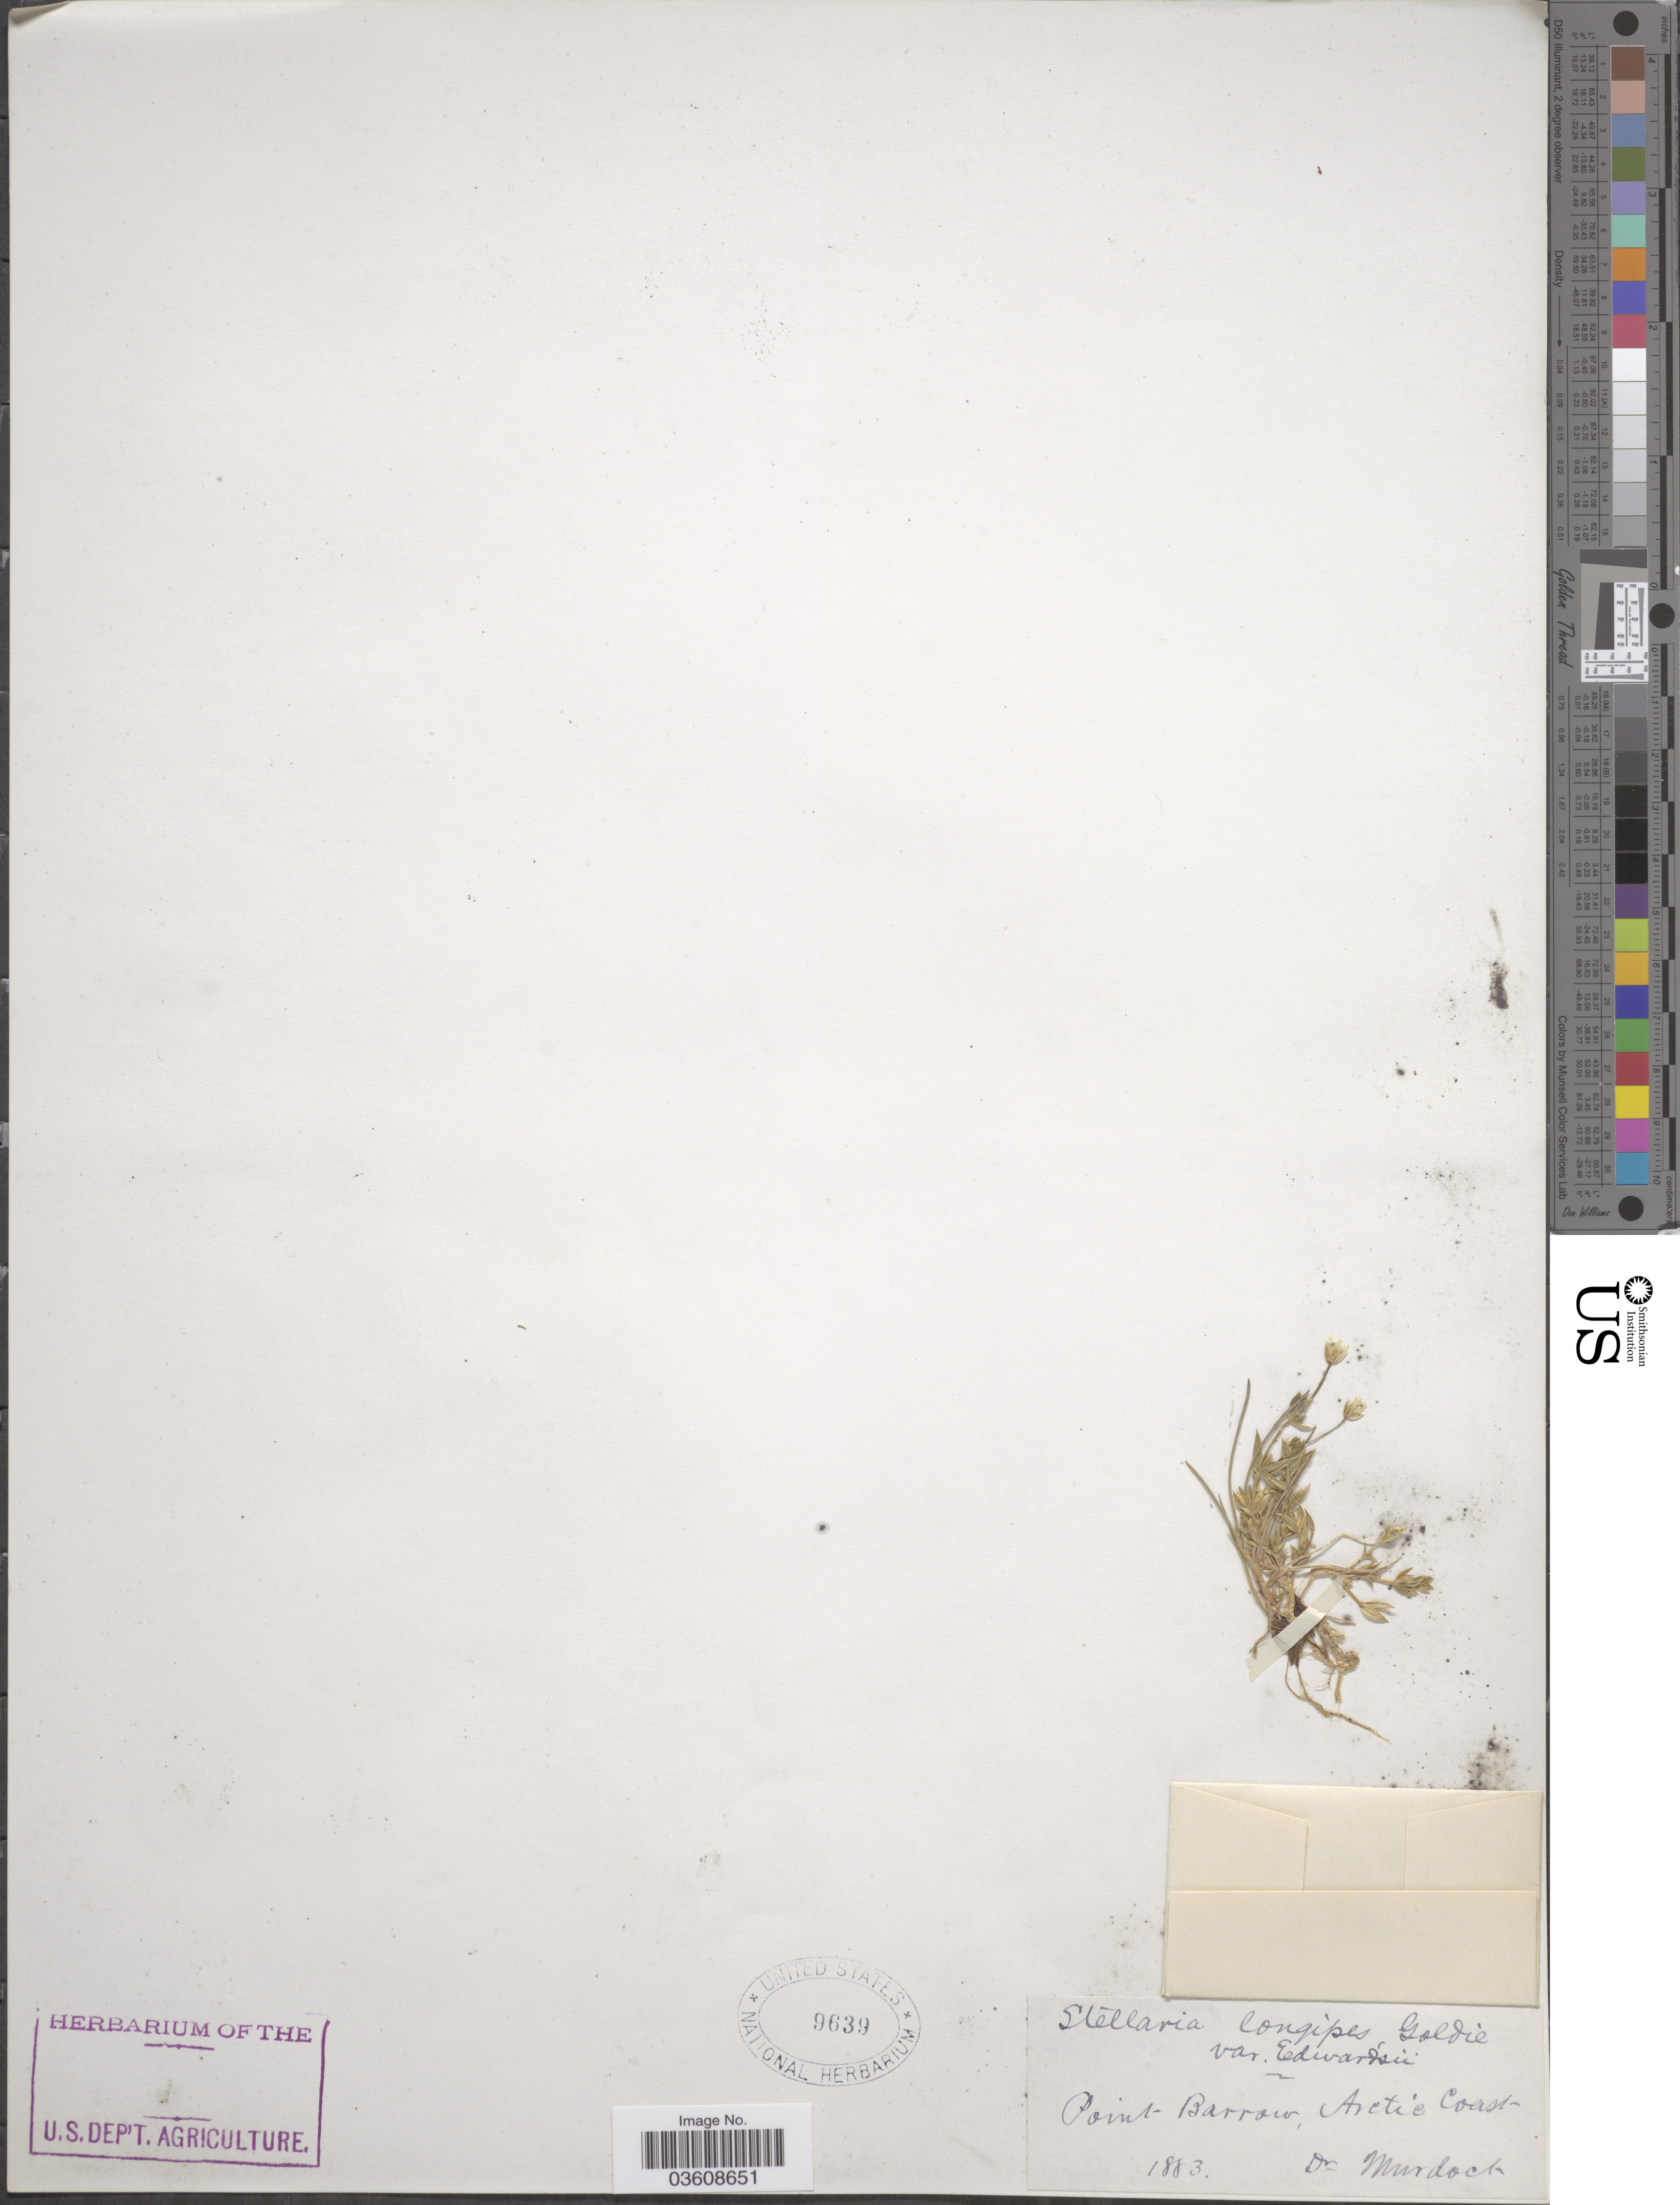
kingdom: Plantae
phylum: Tracheophyta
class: Magnoliopsida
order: Caryophyllales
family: Caryophyllaceae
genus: Stellaria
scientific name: Stellaria longipes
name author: Goldie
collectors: -. Murdock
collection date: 1883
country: United States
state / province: Alaska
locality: Point Barrow, Arctic Coast.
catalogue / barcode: US 9639